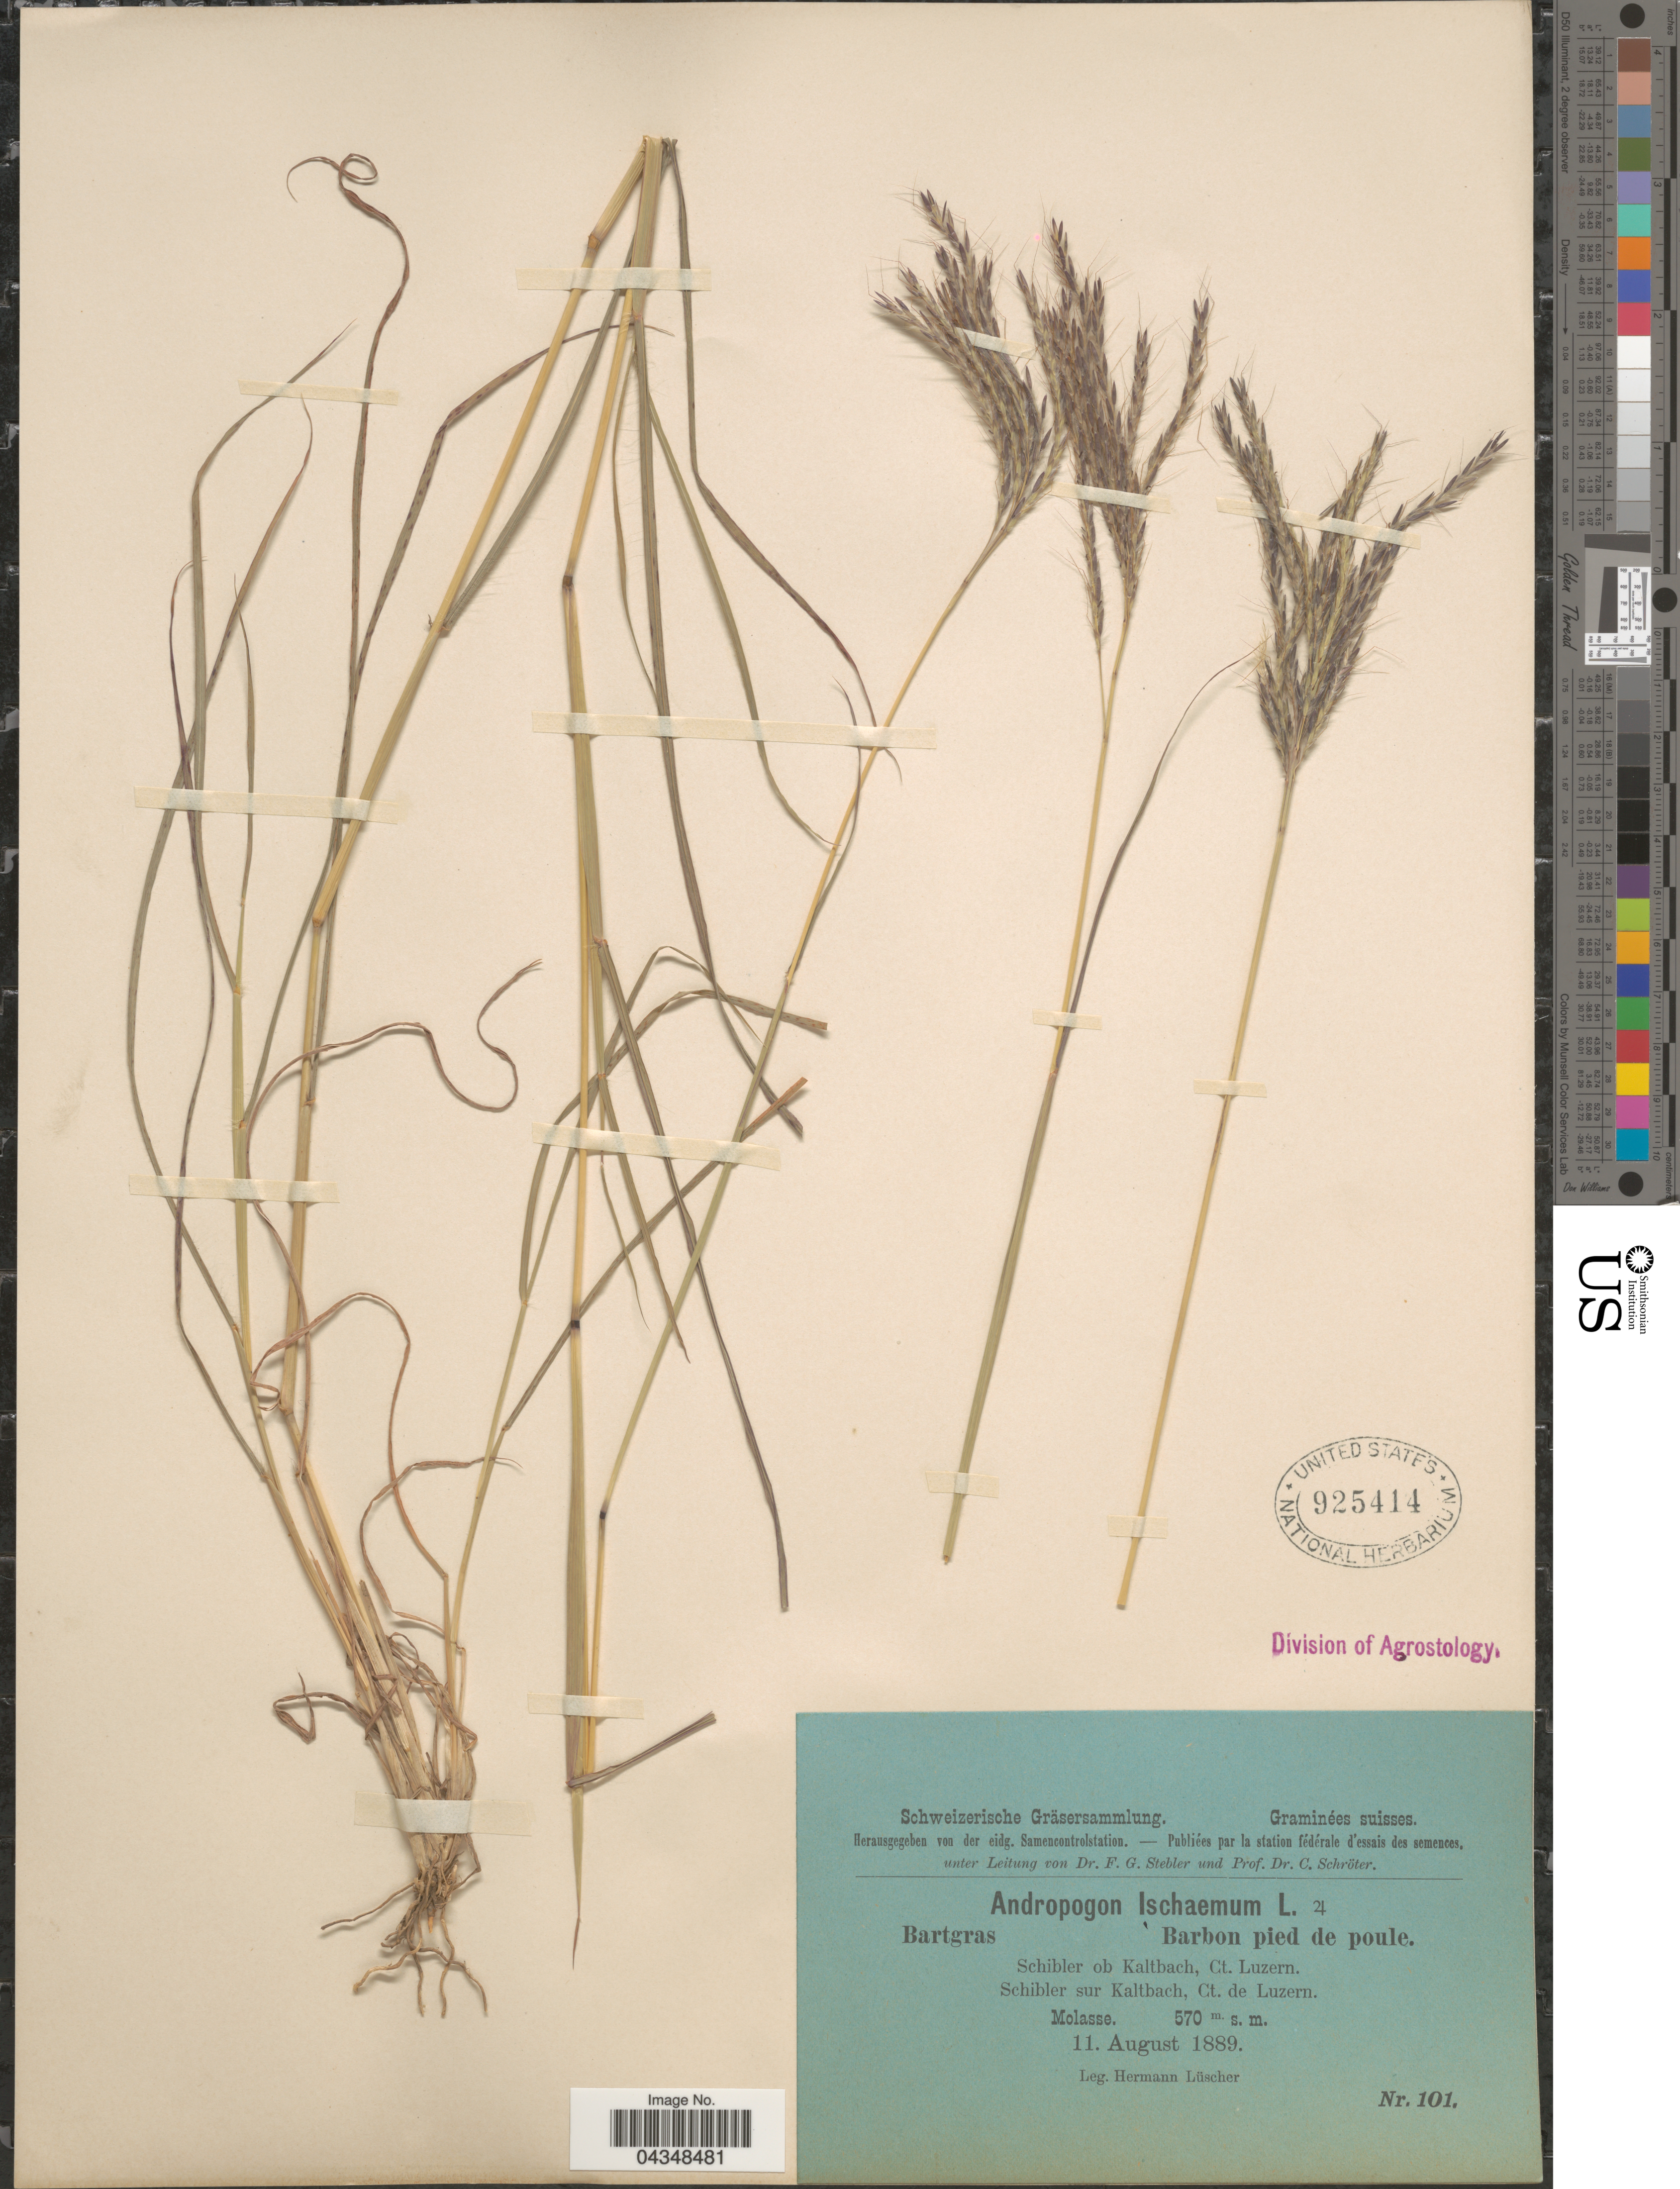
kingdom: Plantae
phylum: Tracheophyta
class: Liliopsida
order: Poales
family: Poaceae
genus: Bothriochloa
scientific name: Bothriochloa ischaemum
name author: (L.) Keng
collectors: H. Lüscher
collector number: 101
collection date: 1889-08-11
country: Switzerland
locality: Schibler sur Kaltbach, Ct. de Luzern.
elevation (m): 570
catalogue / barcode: US 925414